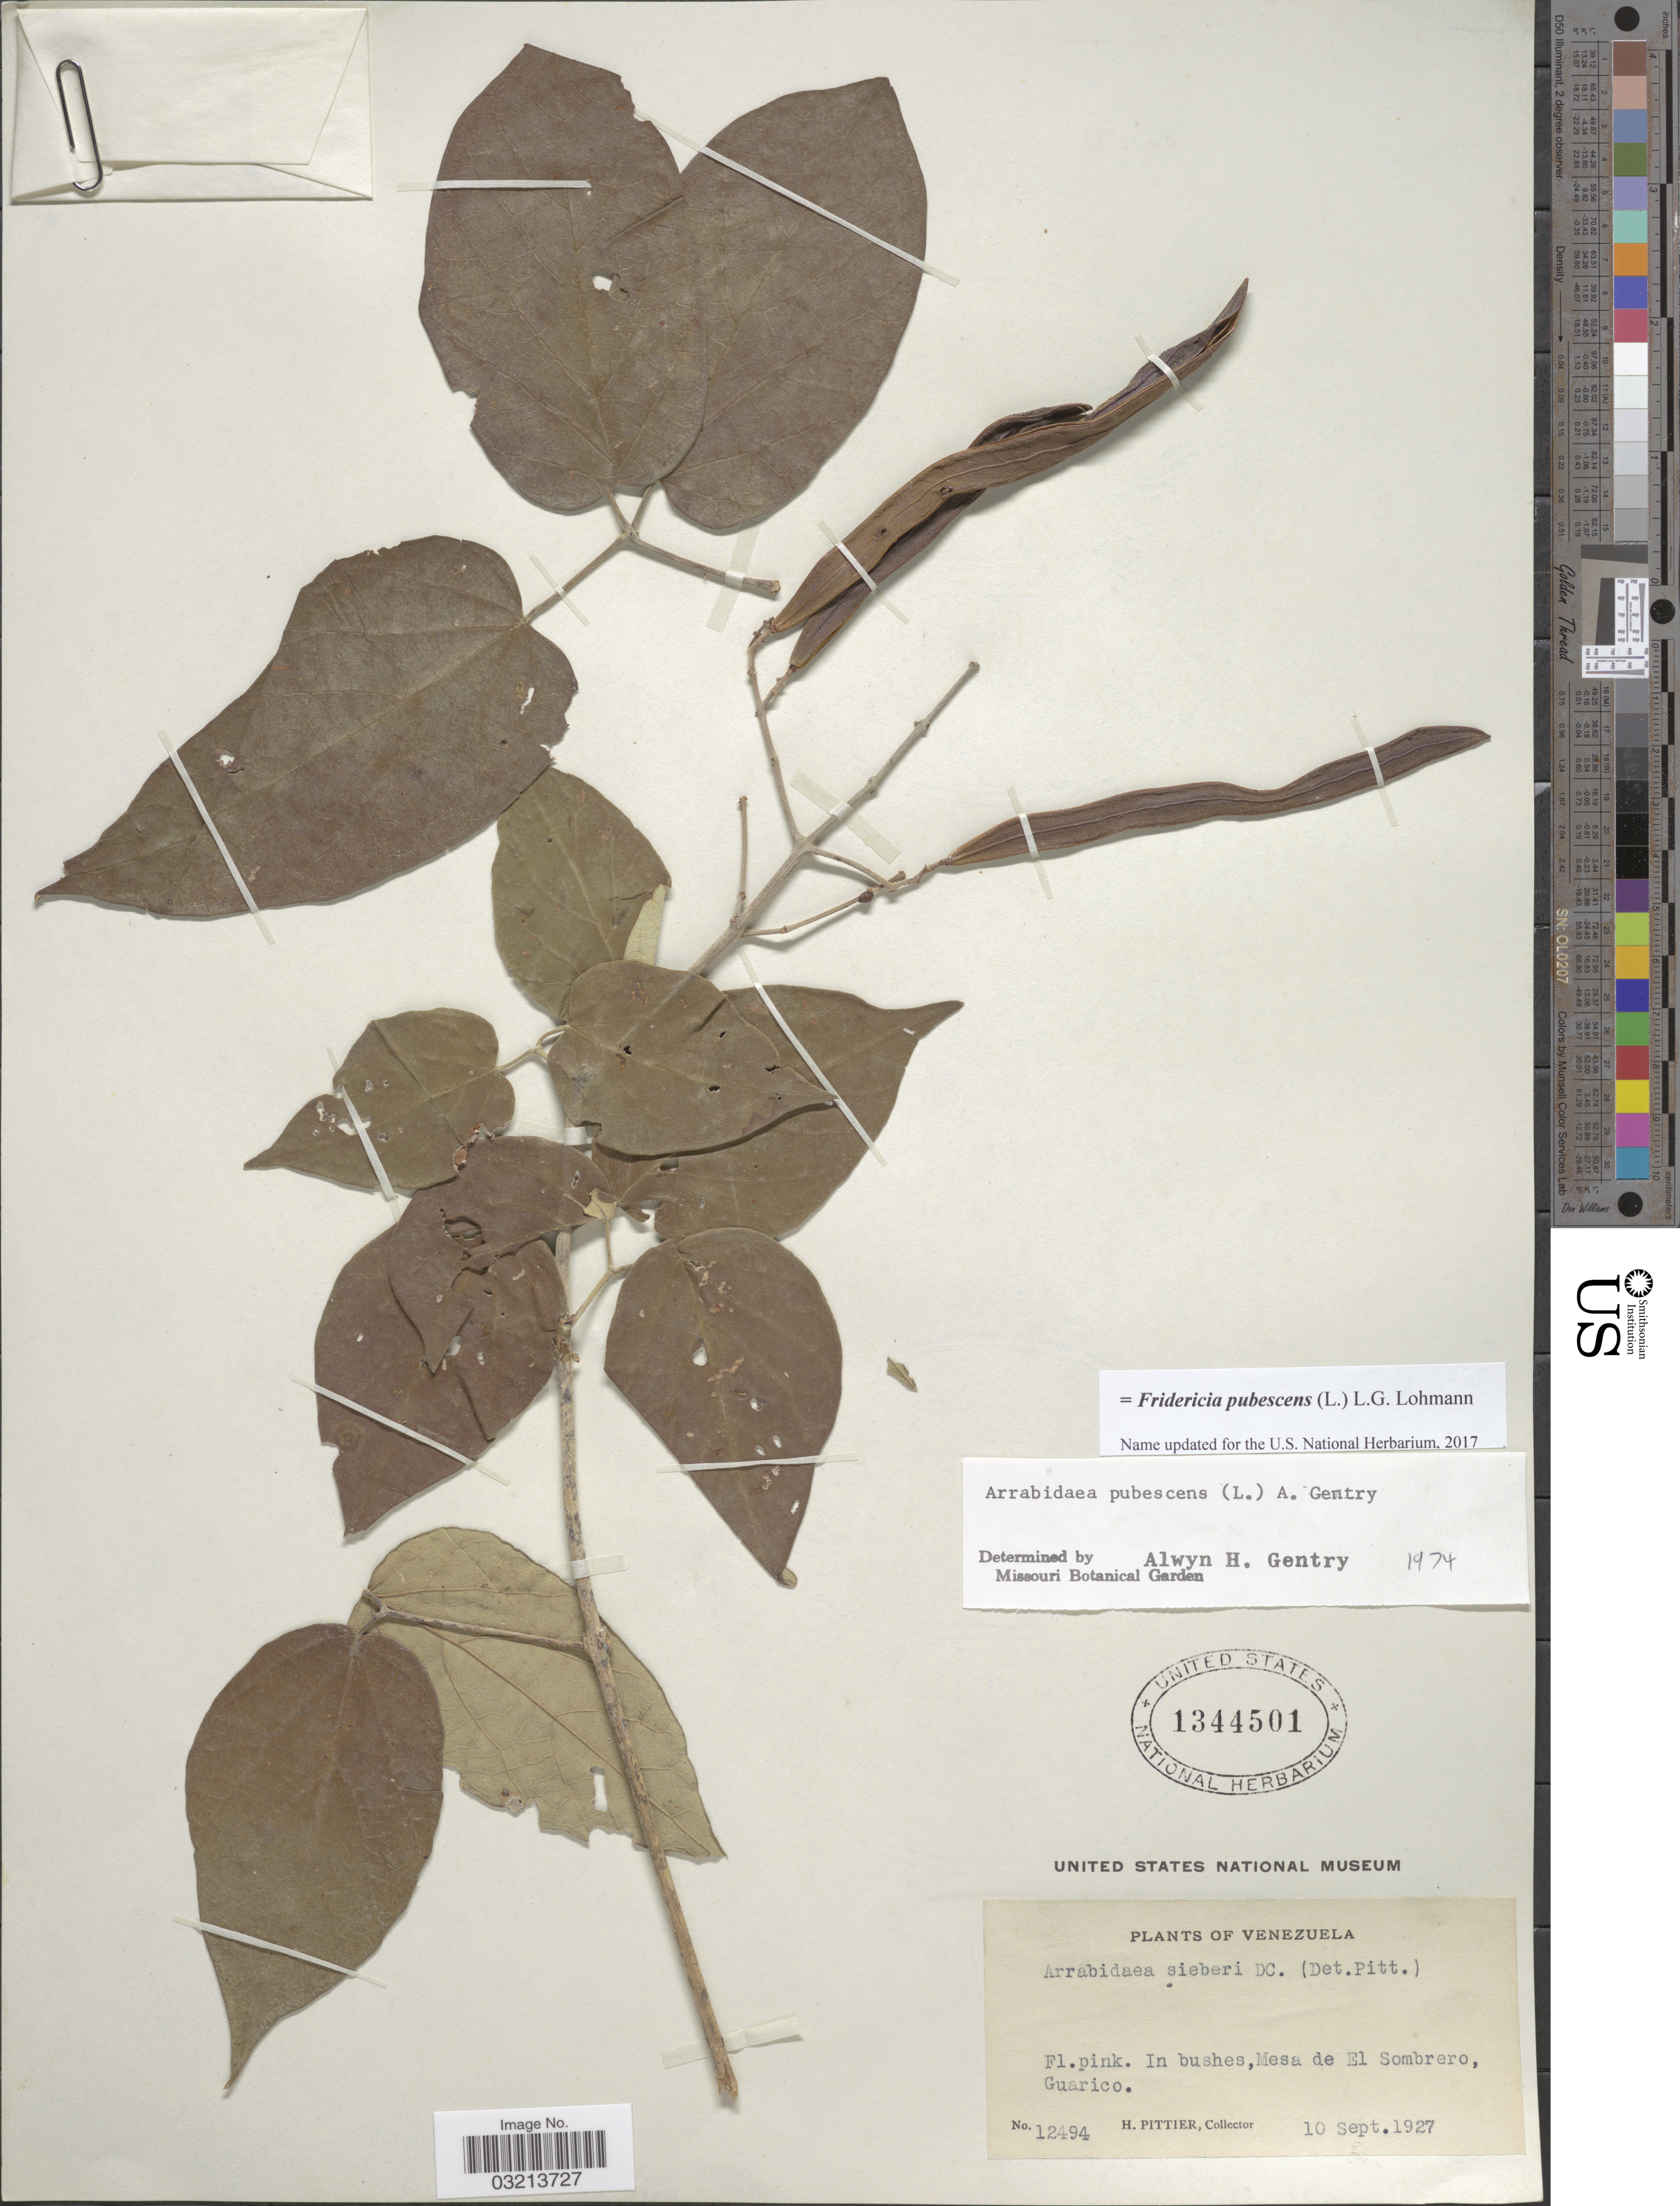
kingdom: Plantae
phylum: Tracheophyta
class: Magnoliopsida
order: Lamiales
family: Bignoniaceae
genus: Fridericia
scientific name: Fridericia pubescens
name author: (L.) L.G. Lohmann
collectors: H. F. Pittier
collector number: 12494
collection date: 1927-09-10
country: Venezuela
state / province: Guárico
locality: Mesa de El Sombrero.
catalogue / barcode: US 1344501